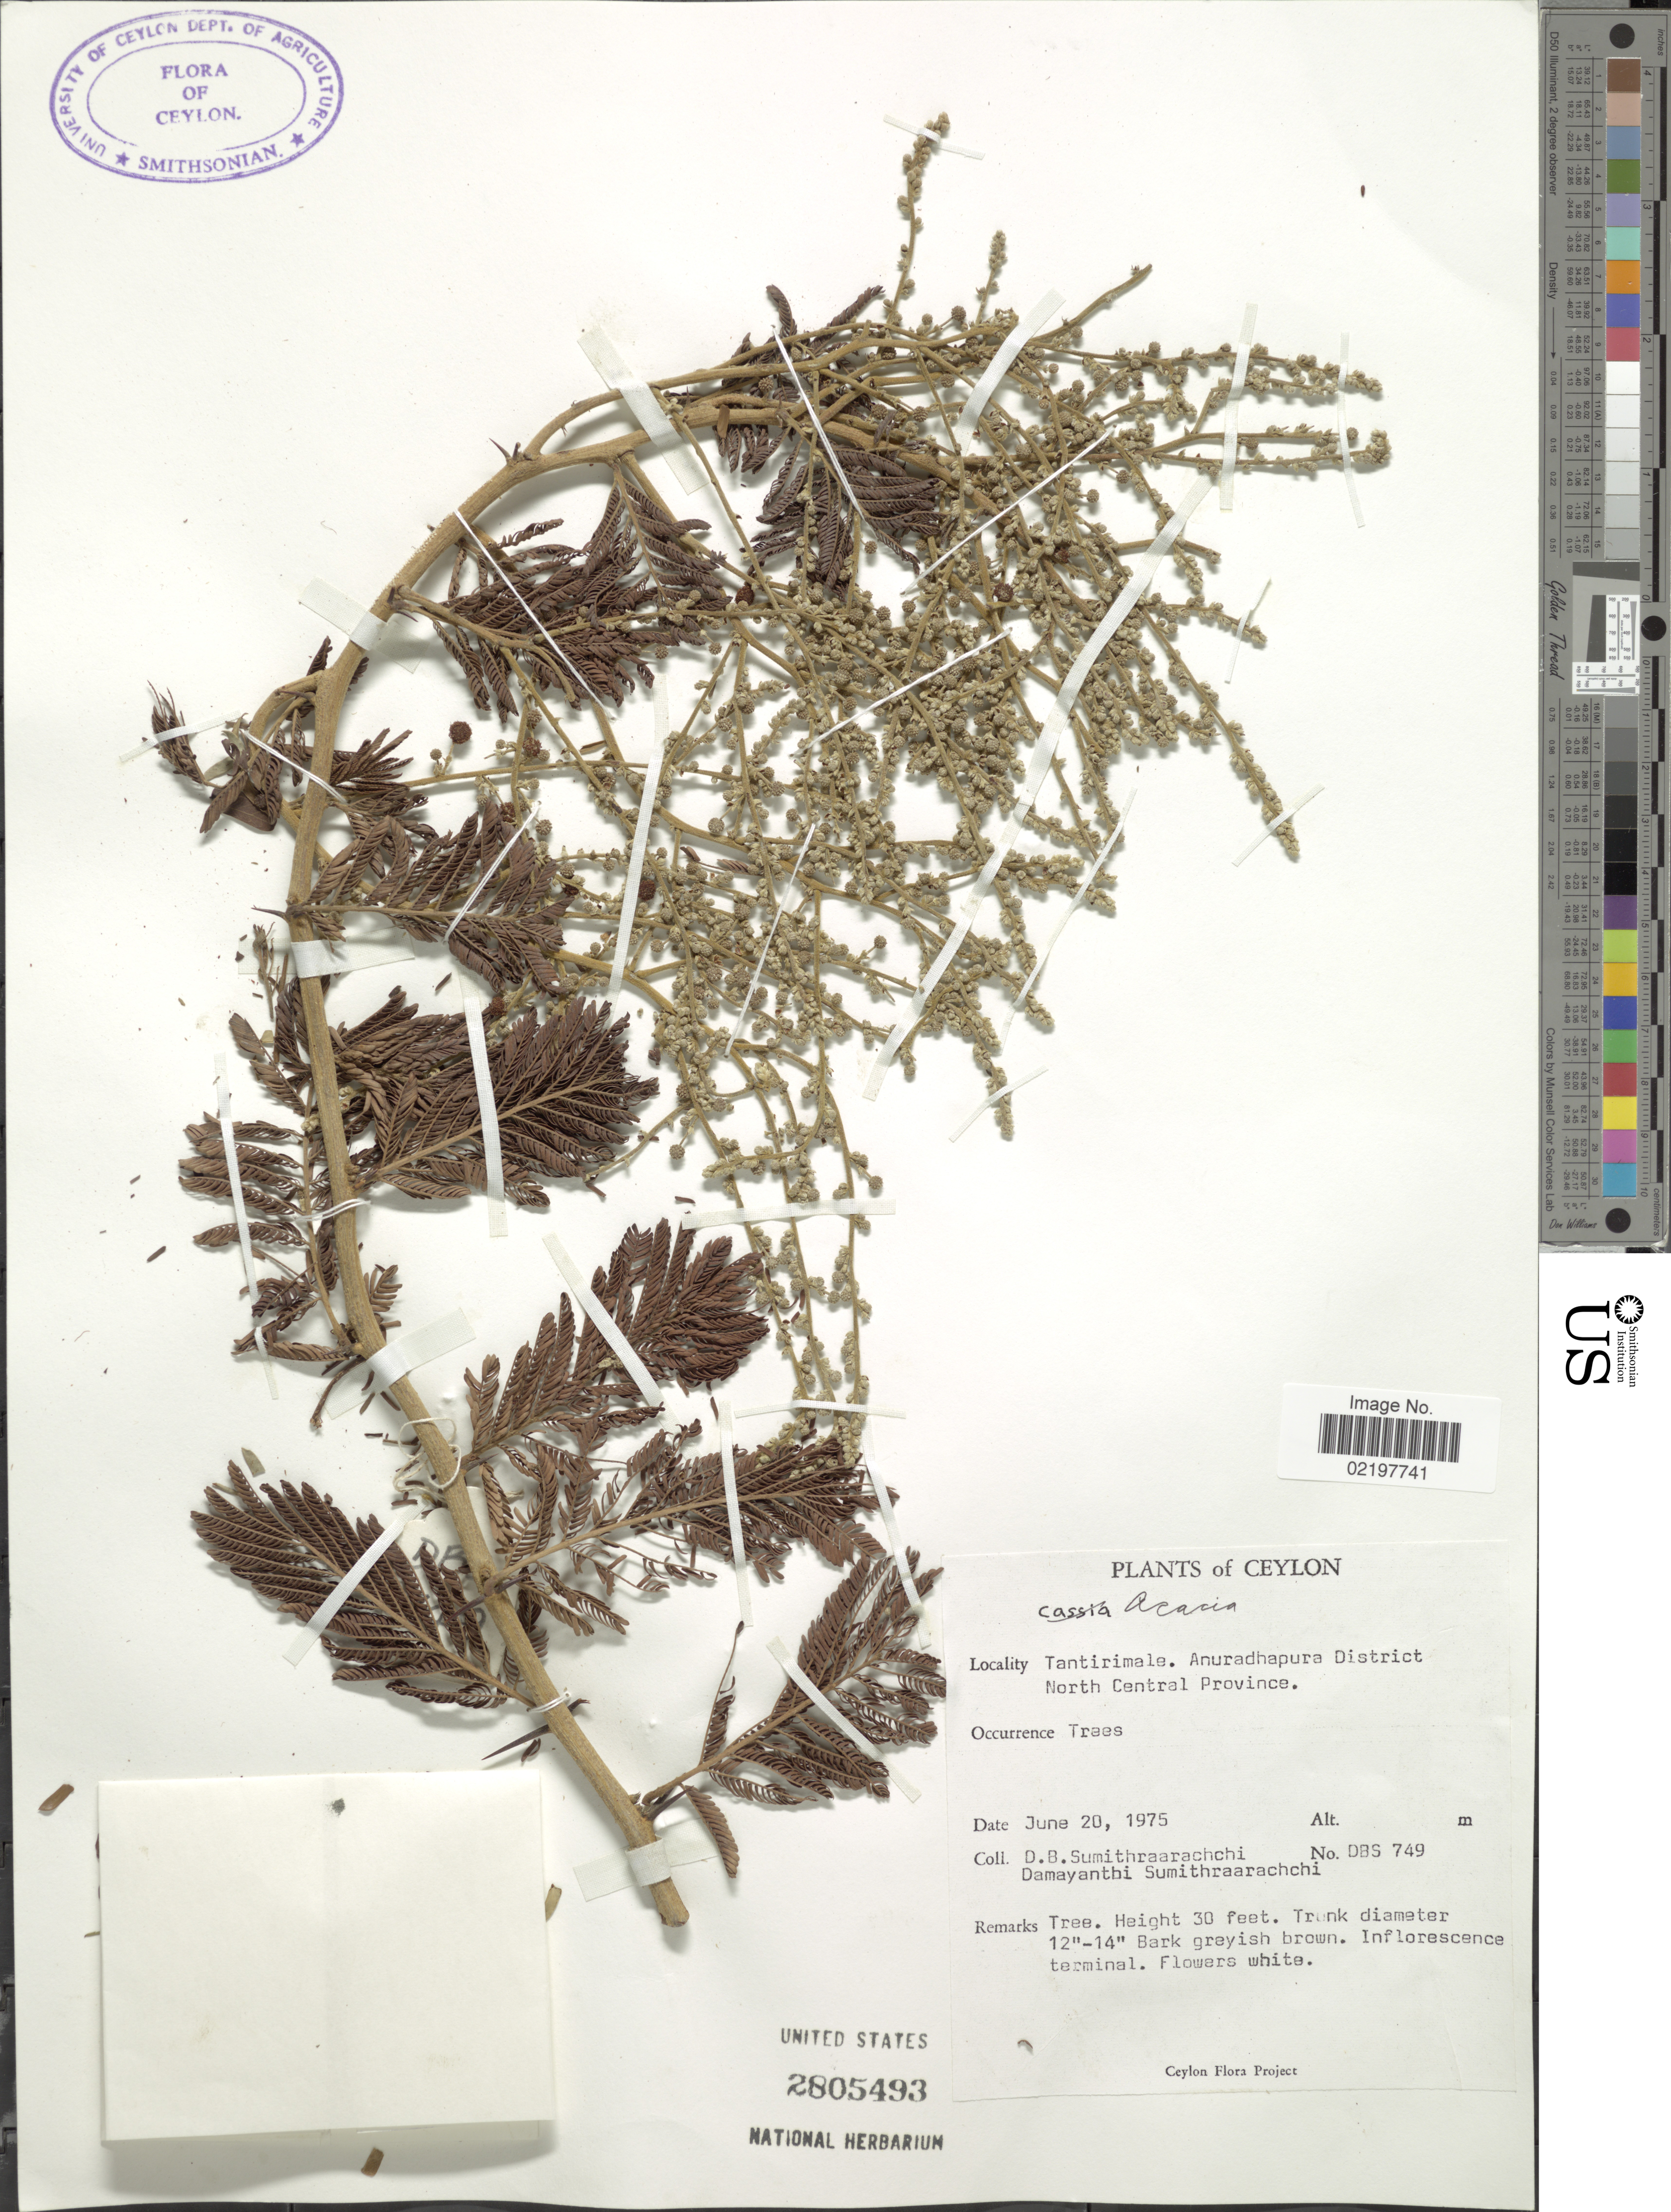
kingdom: Plantae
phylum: Tracheophyta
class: Magnoliopsida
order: Fabales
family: Fabaceae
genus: Acacia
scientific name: Acacia sp.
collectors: D. B. Sumithraarachchi & D. Sumithraarachchi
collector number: DBS 749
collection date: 1975-06-20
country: Sri Lanka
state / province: North Central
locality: Ceylon, Tantirimale, Anuradhapura District, North Central Province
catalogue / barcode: US 2805493